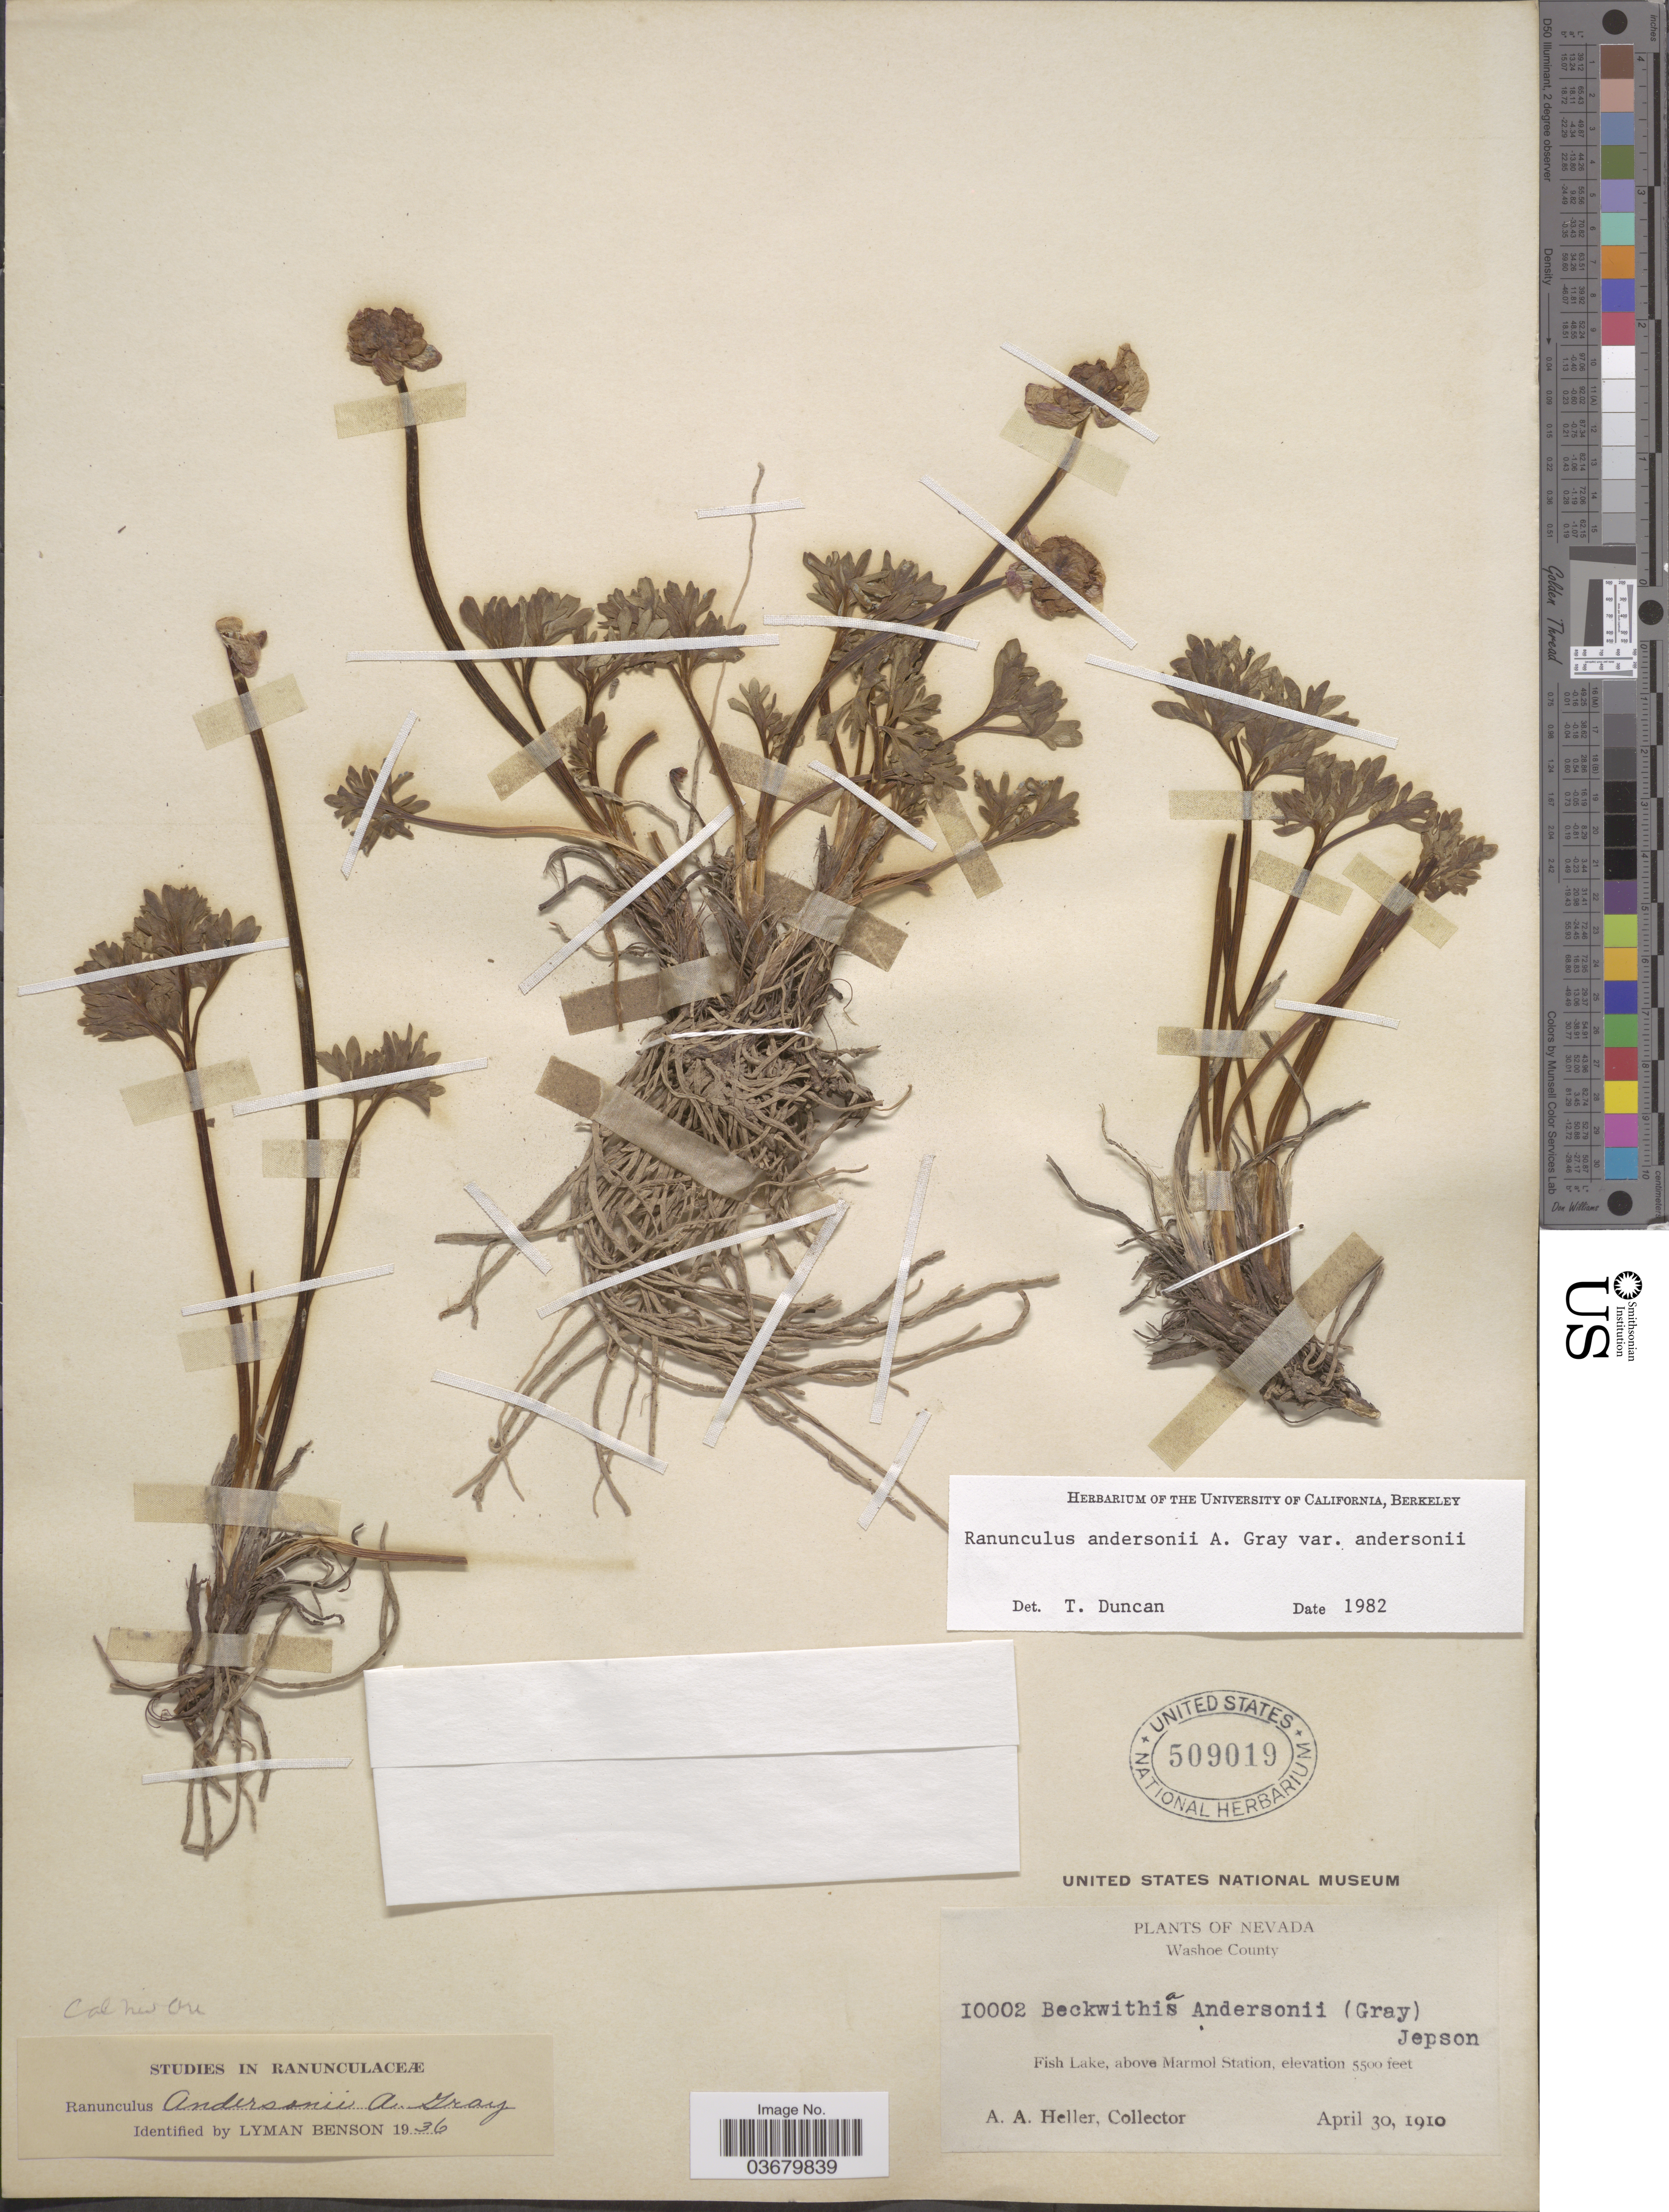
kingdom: Plantae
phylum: Tracheophyta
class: Magnoliopsida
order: Ranunculales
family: Ranunculaceae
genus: Ranunculus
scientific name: Ranunculus andersonii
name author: A. Gray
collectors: A. A. Heller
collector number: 10002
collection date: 1910-04-30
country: United States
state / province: Nevada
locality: Washoe County. Fish Lake, above Marmol Station.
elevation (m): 1676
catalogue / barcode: US 509019